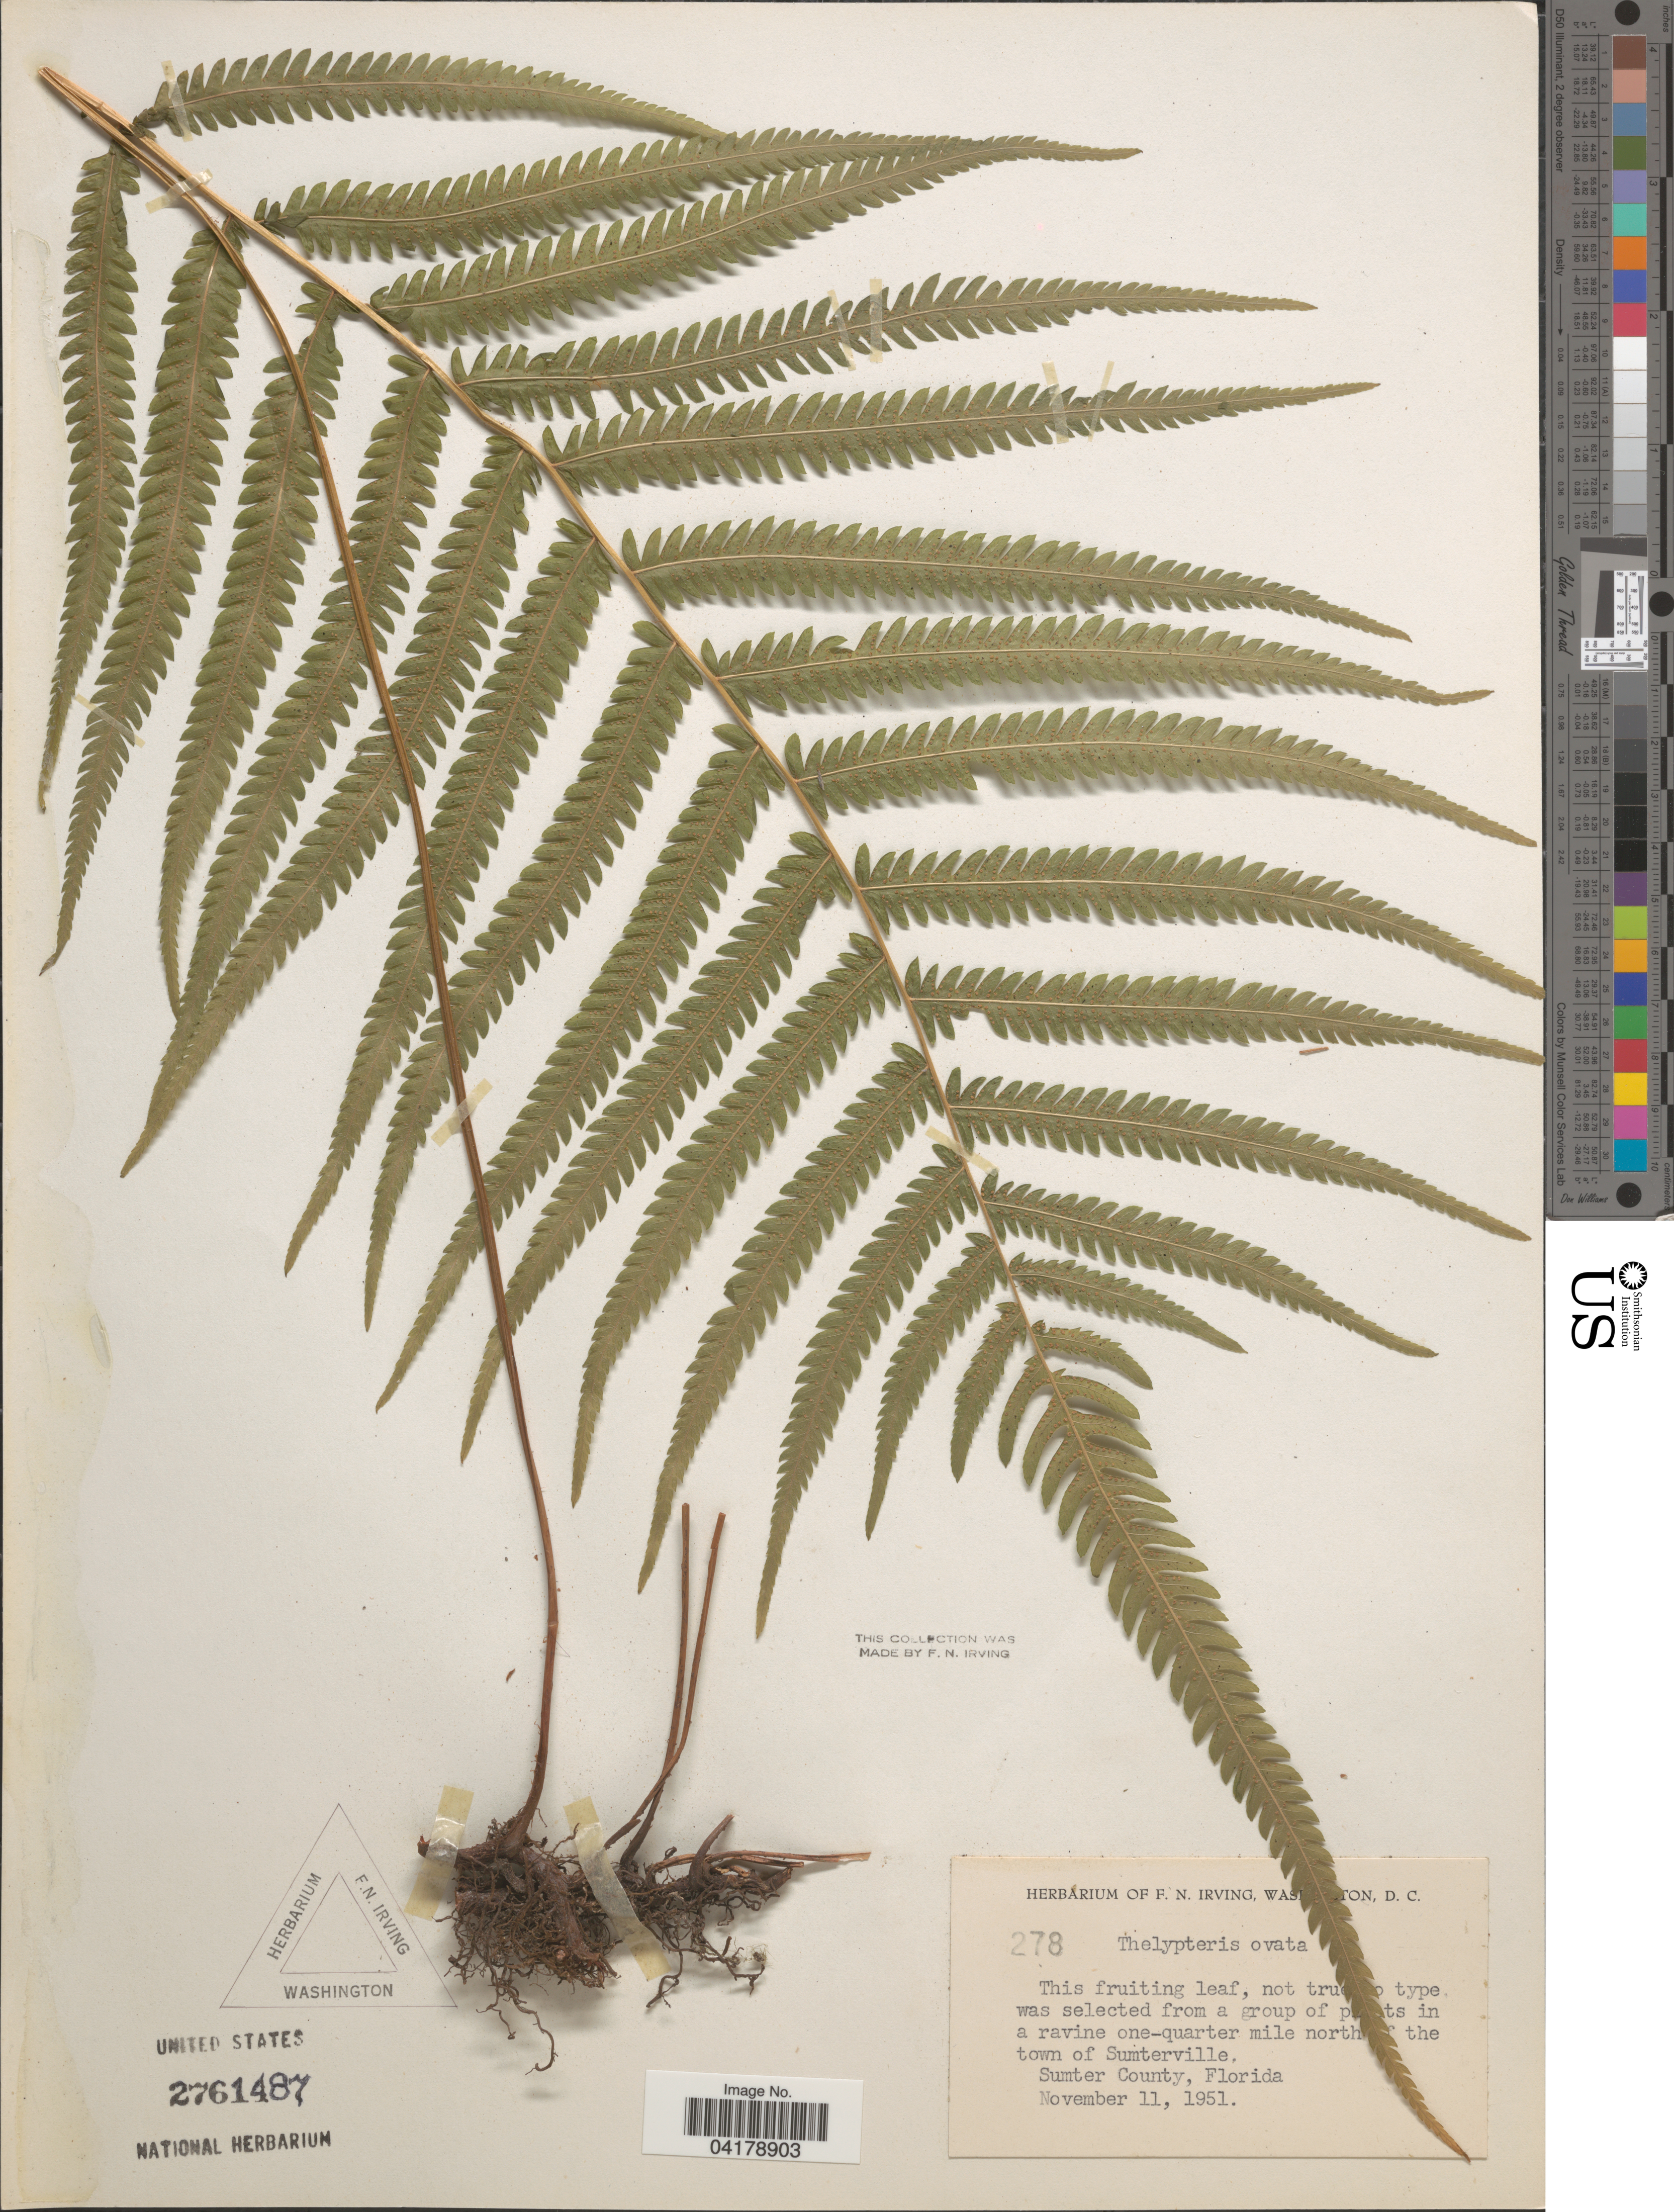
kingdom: Plantae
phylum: Tracheophyta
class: Polypodiopsida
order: Polypodiales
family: Thelypteridaceae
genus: Thelypteris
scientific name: Thelypteris ovata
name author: R.P. St. John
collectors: ex herb. F.N. Irving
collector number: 278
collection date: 1951-11-11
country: United States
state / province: Florida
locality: In a ravine one-quarter mile north of the town of Sumterville. Sumter County.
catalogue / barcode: US 2761487